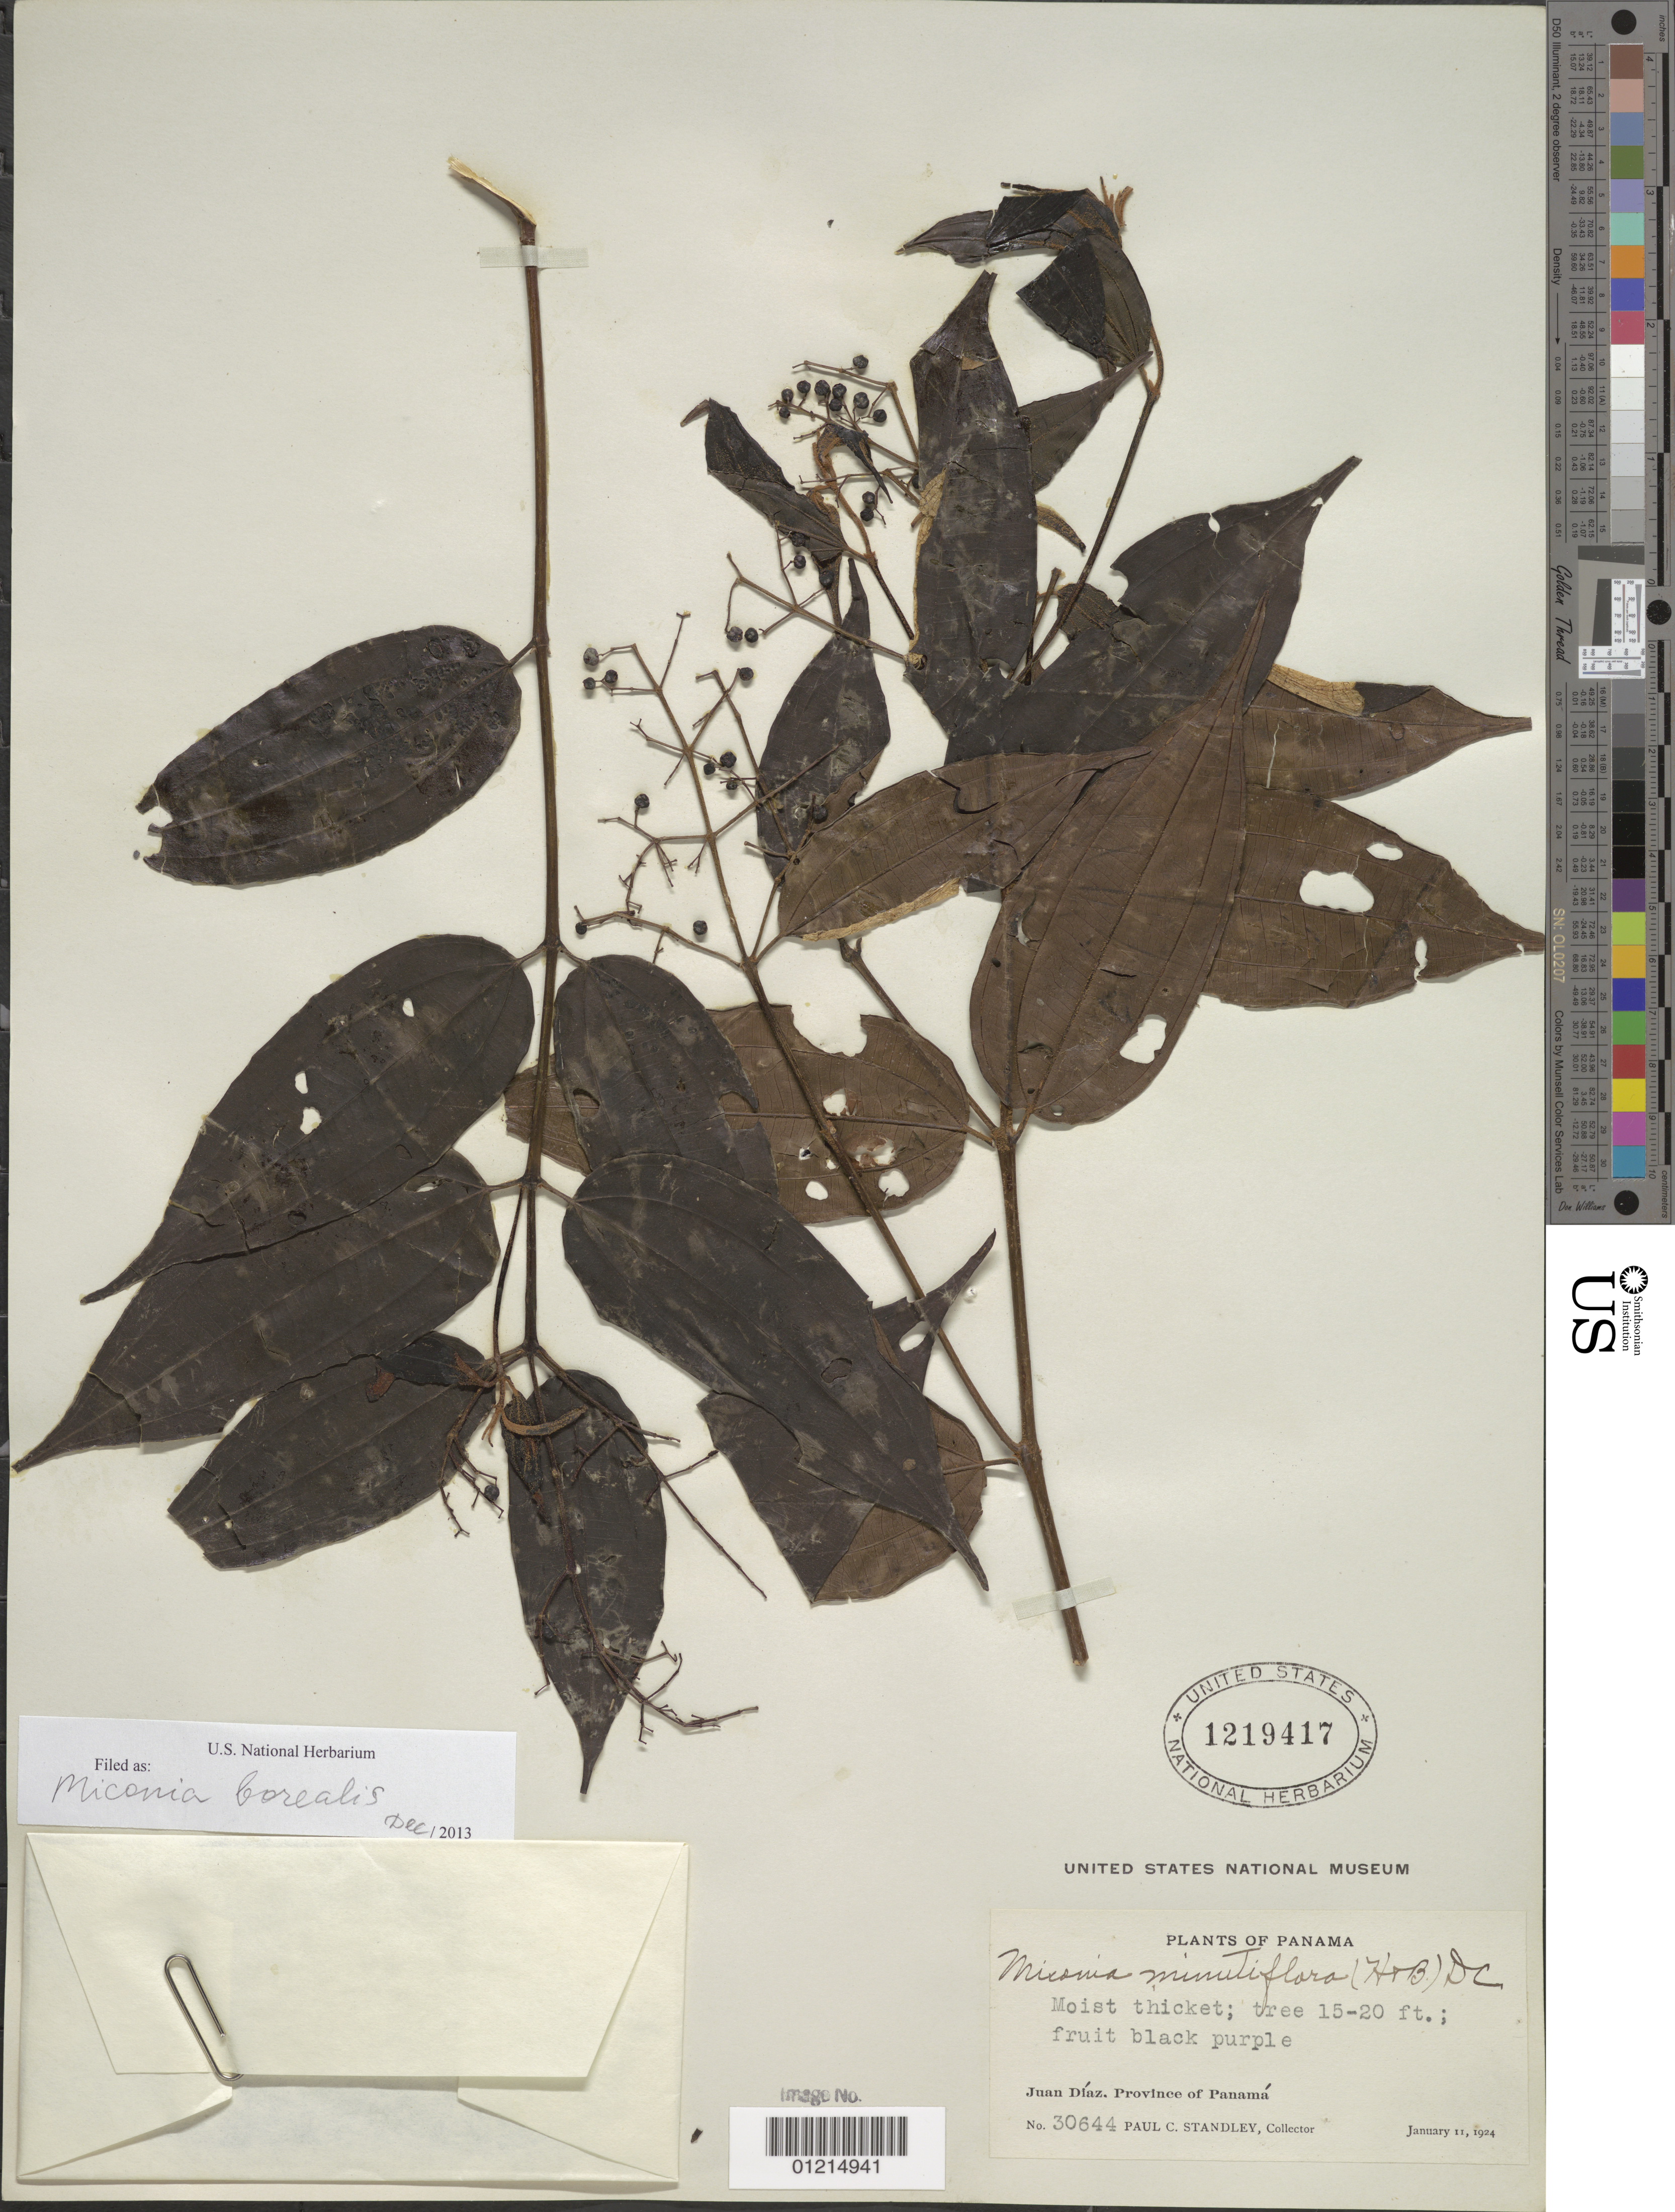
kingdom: Plantae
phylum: Tracheophyta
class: Magnoliopsida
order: Myrtales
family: Melastomataceae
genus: Miconia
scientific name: Miconia borealis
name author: Gleason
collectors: P. C. Standley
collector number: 30644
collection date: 1924-01-11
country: Panama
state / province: Panamá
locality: Juan Díaz.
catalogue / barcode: US 1219417